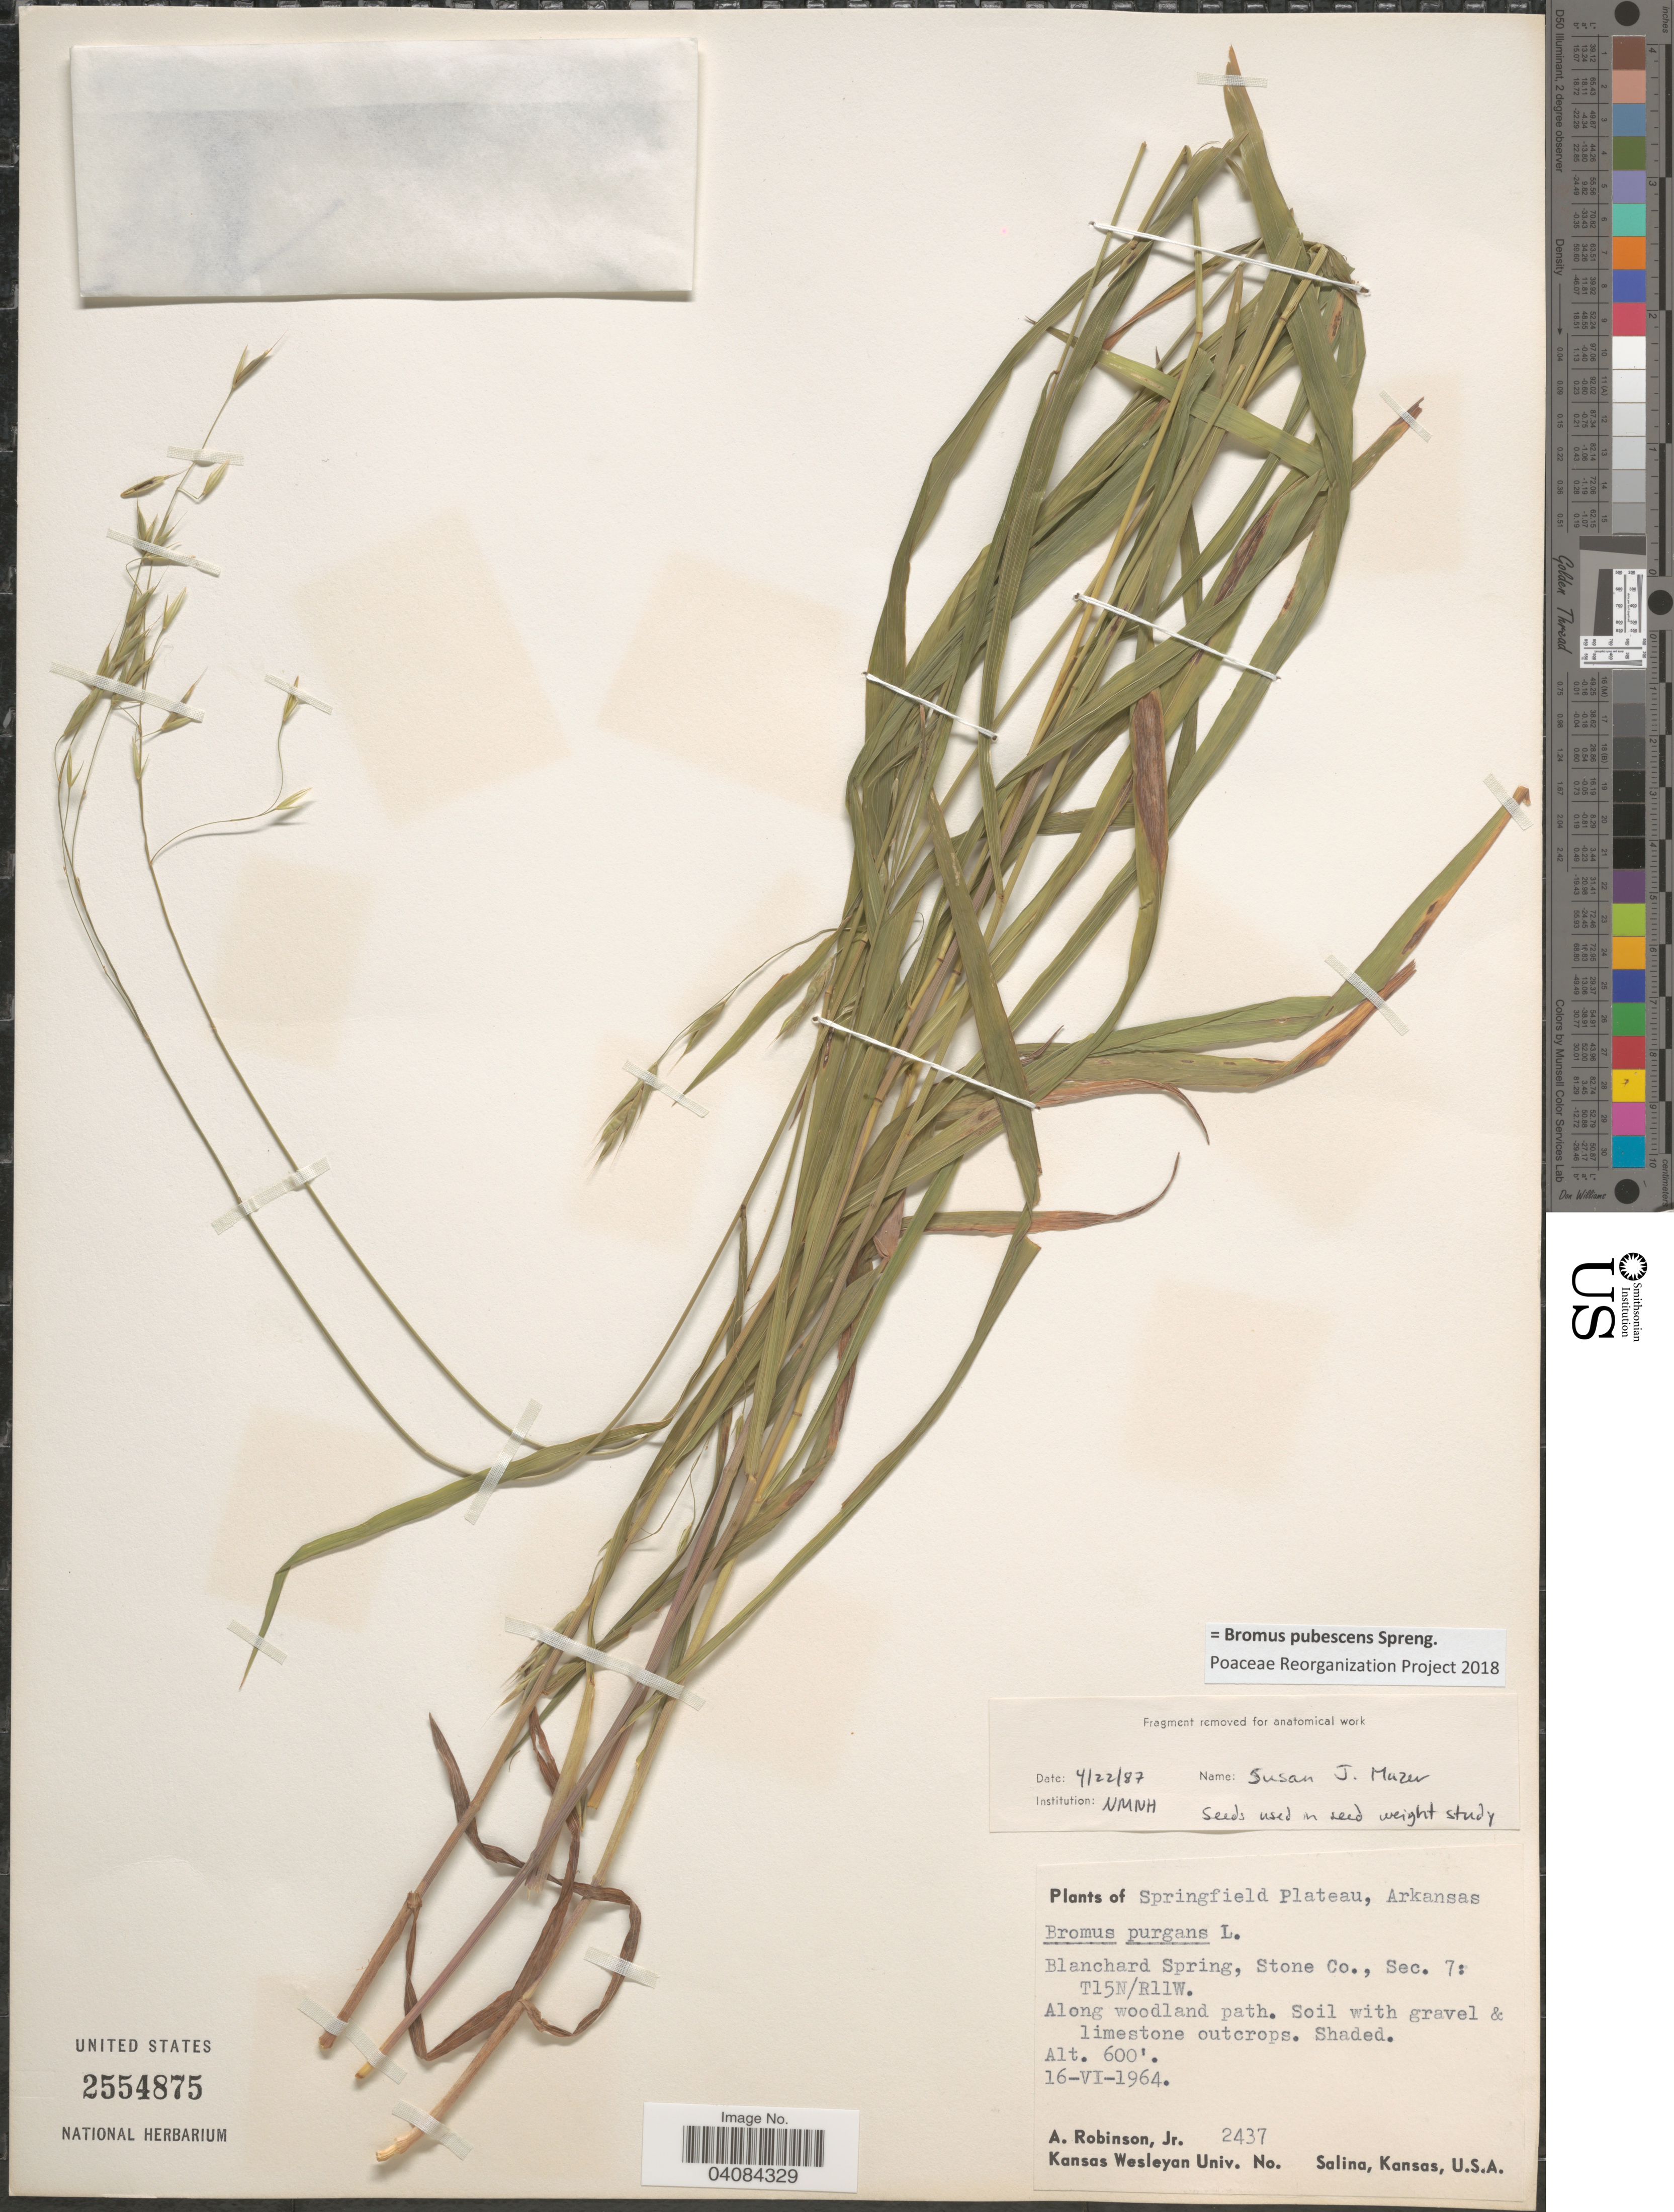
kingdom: Plantae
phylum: Tracheophyta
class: Liliopsida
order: Poales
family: Poaceae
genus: Bromus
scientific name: Bromus pubescens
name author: Muhl. ex Willd.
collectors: A. Robinson Jr.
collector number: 2437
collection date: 1964-06-16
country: United States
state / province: Arkansas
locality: Springfield Plateau. Blanchard Spring, Stone Co., Sec. 7: T15N/R11W.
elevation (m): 183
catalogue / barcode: US 2554875